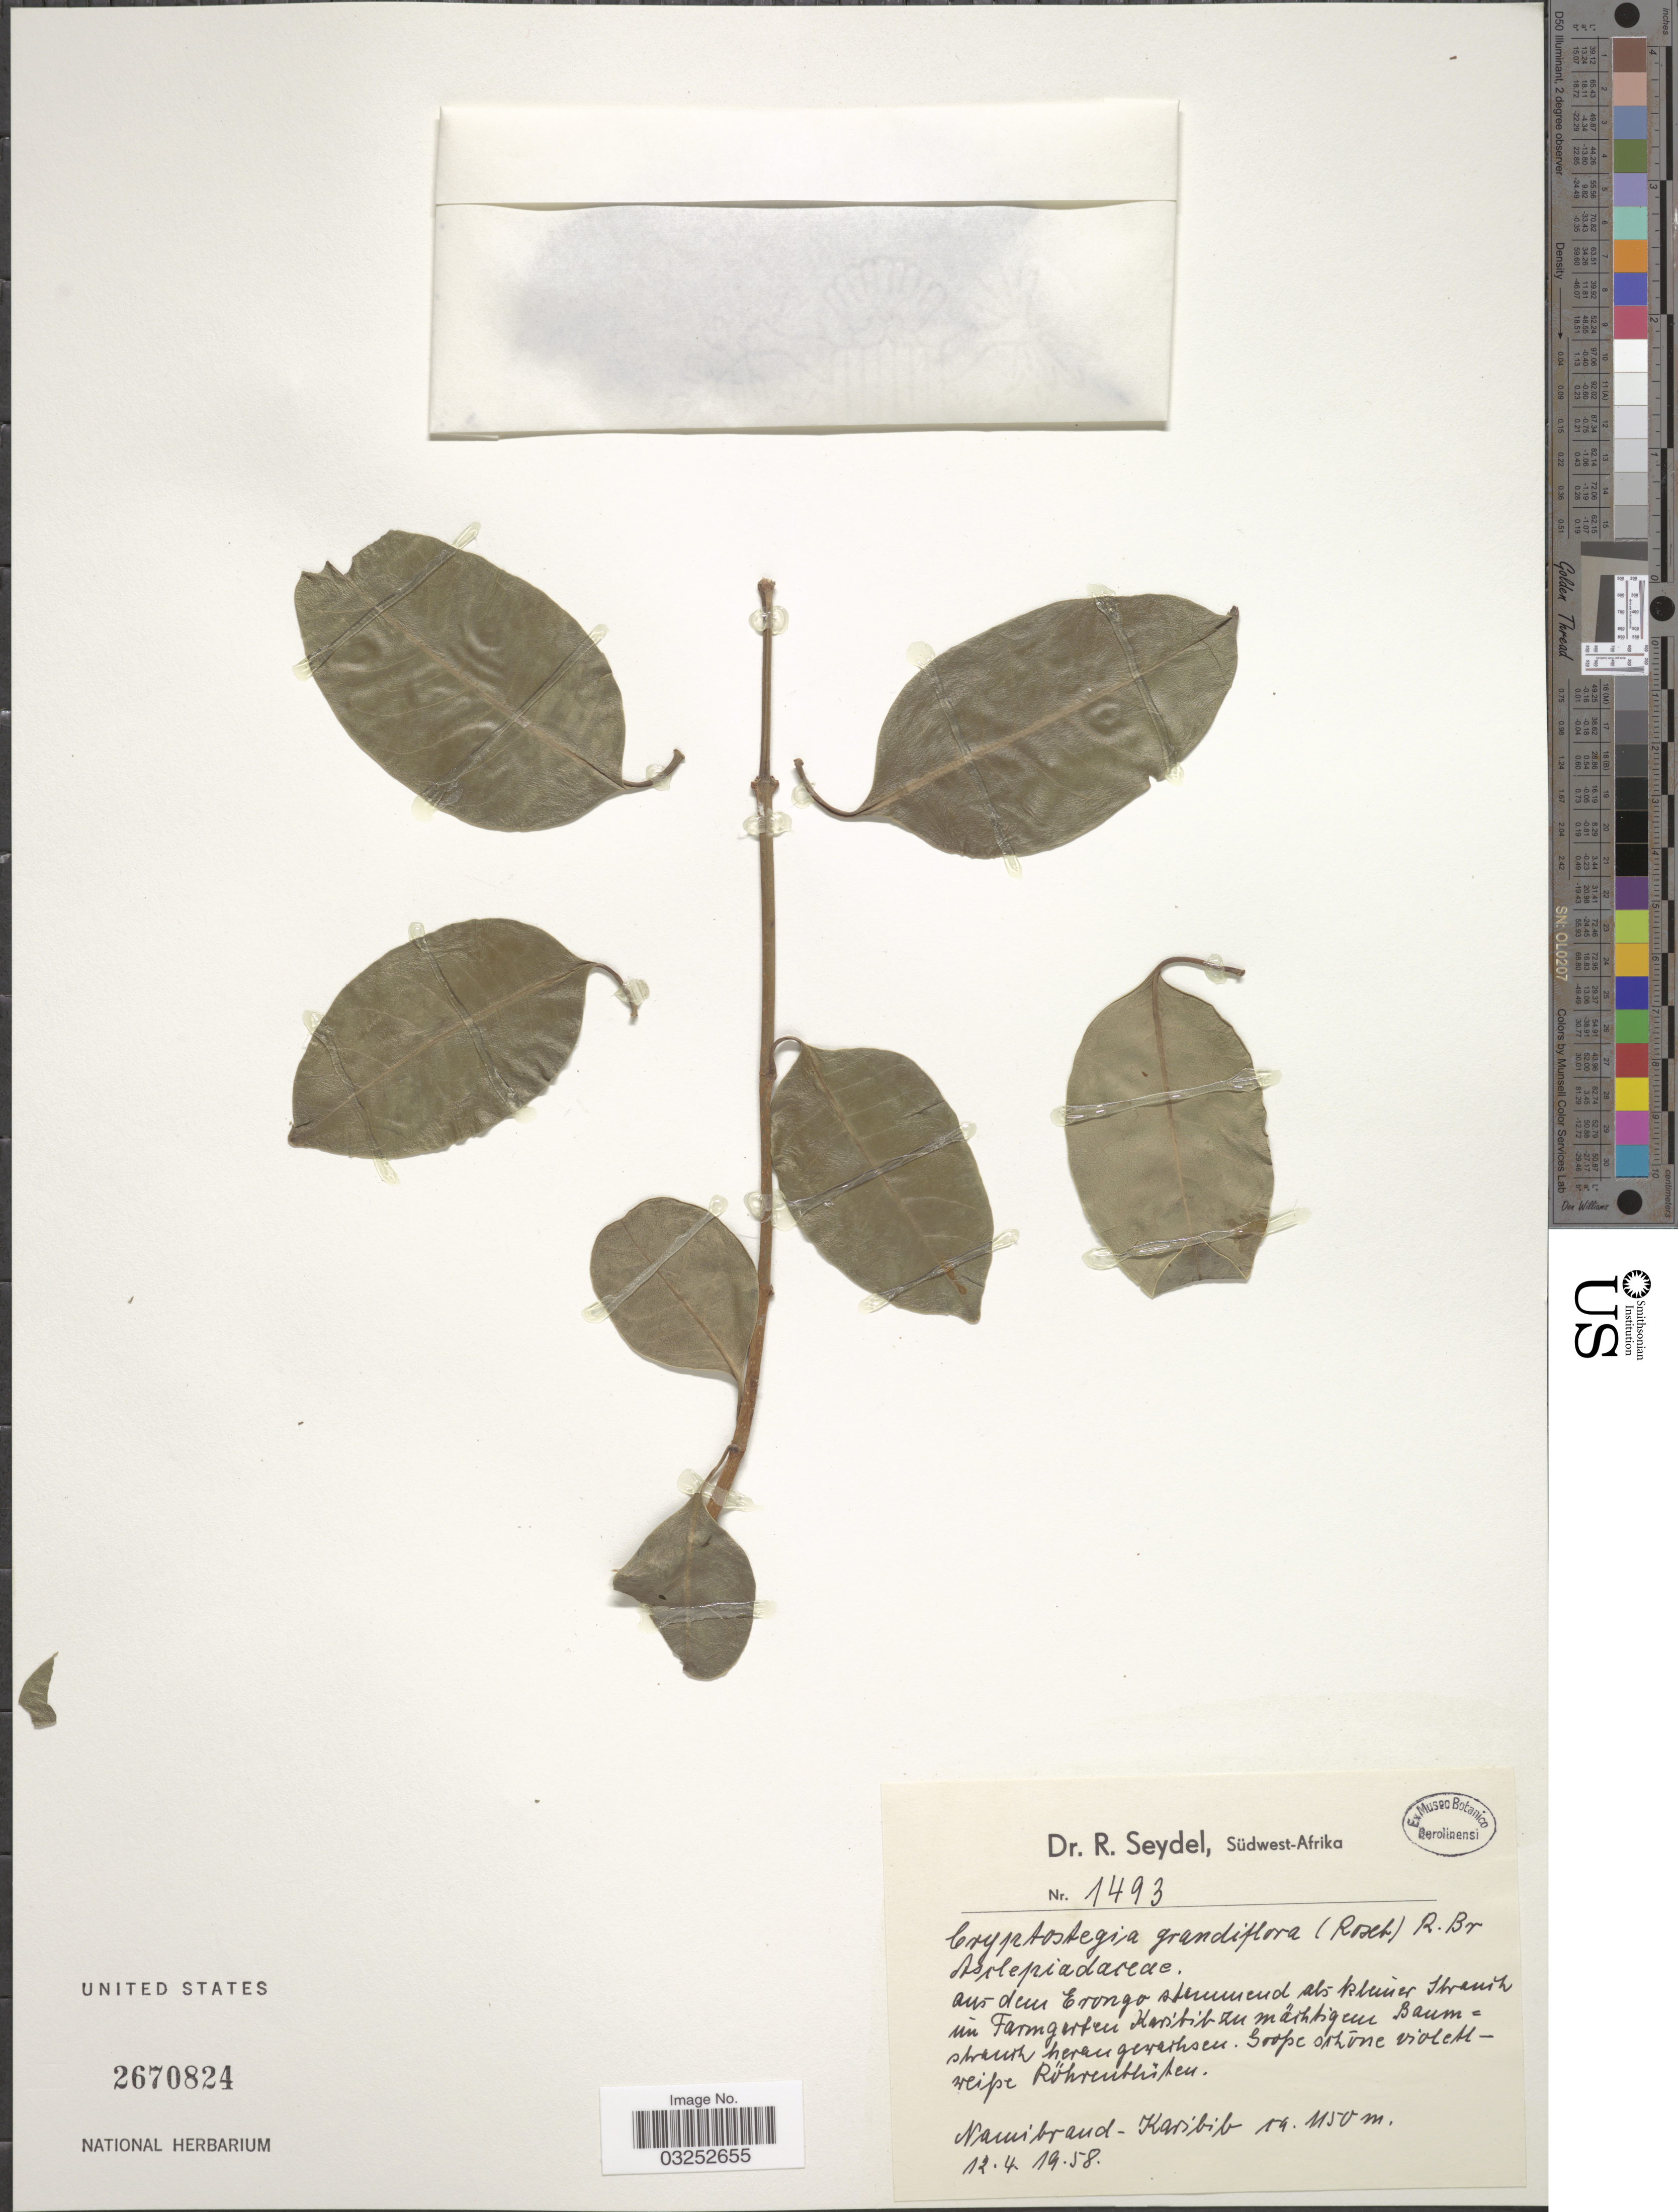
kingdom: Plantae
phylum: Tracheophyta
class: Magnoliopsida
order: Gentianales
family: Apocynaceae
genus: Cryptostegia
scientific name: Cryptostegia grandiflora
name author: Roxb. ex R. Br.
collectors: R. Seydel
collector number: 1493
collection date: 1958-04-12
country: Namibia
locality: Südwest-Afrika, Namibrand-Karibib.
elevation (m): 1150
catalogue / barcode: US 2670824